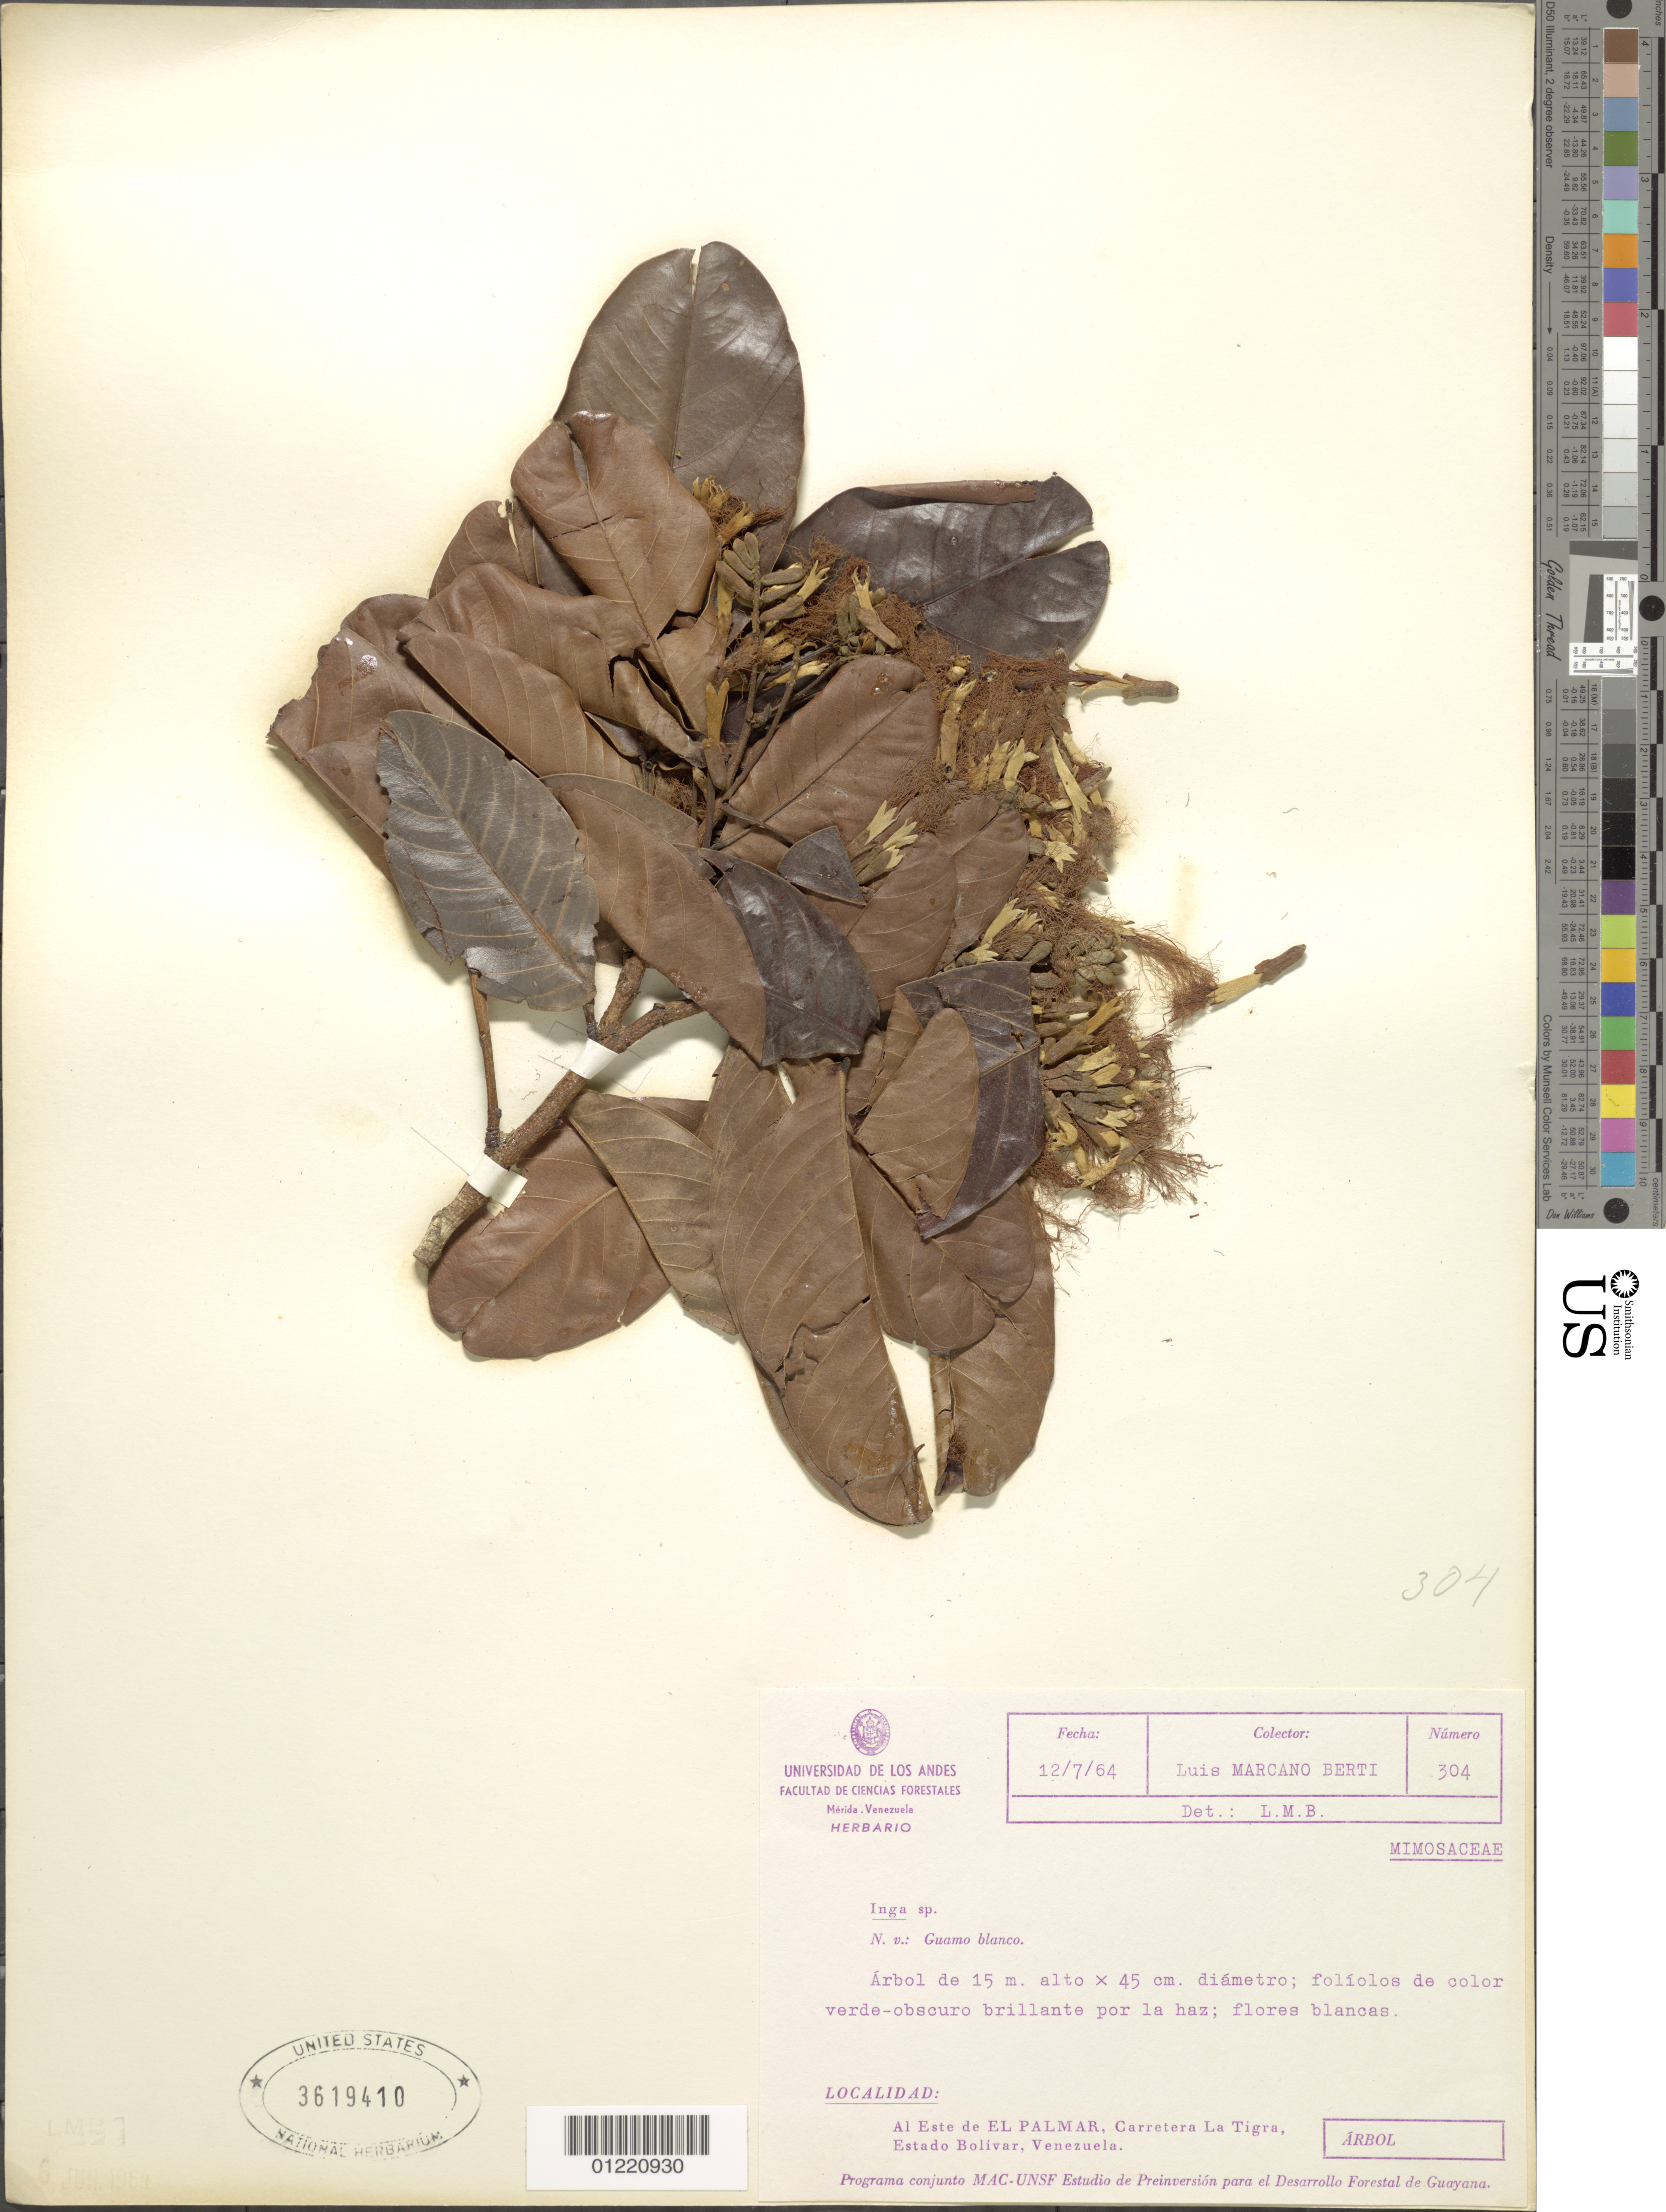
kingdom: Plantae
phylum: Tracheophyta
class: Magnoliopsida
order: Fabales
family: Fabaceae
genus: Inga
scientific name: Inga sp.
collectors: L. Marcano-Berti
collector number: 304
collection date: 1964-07-12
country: Venezuela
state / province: Bolívar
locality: Al Este de El Palmar, Carretera La Tigra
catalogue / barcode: US 3619410